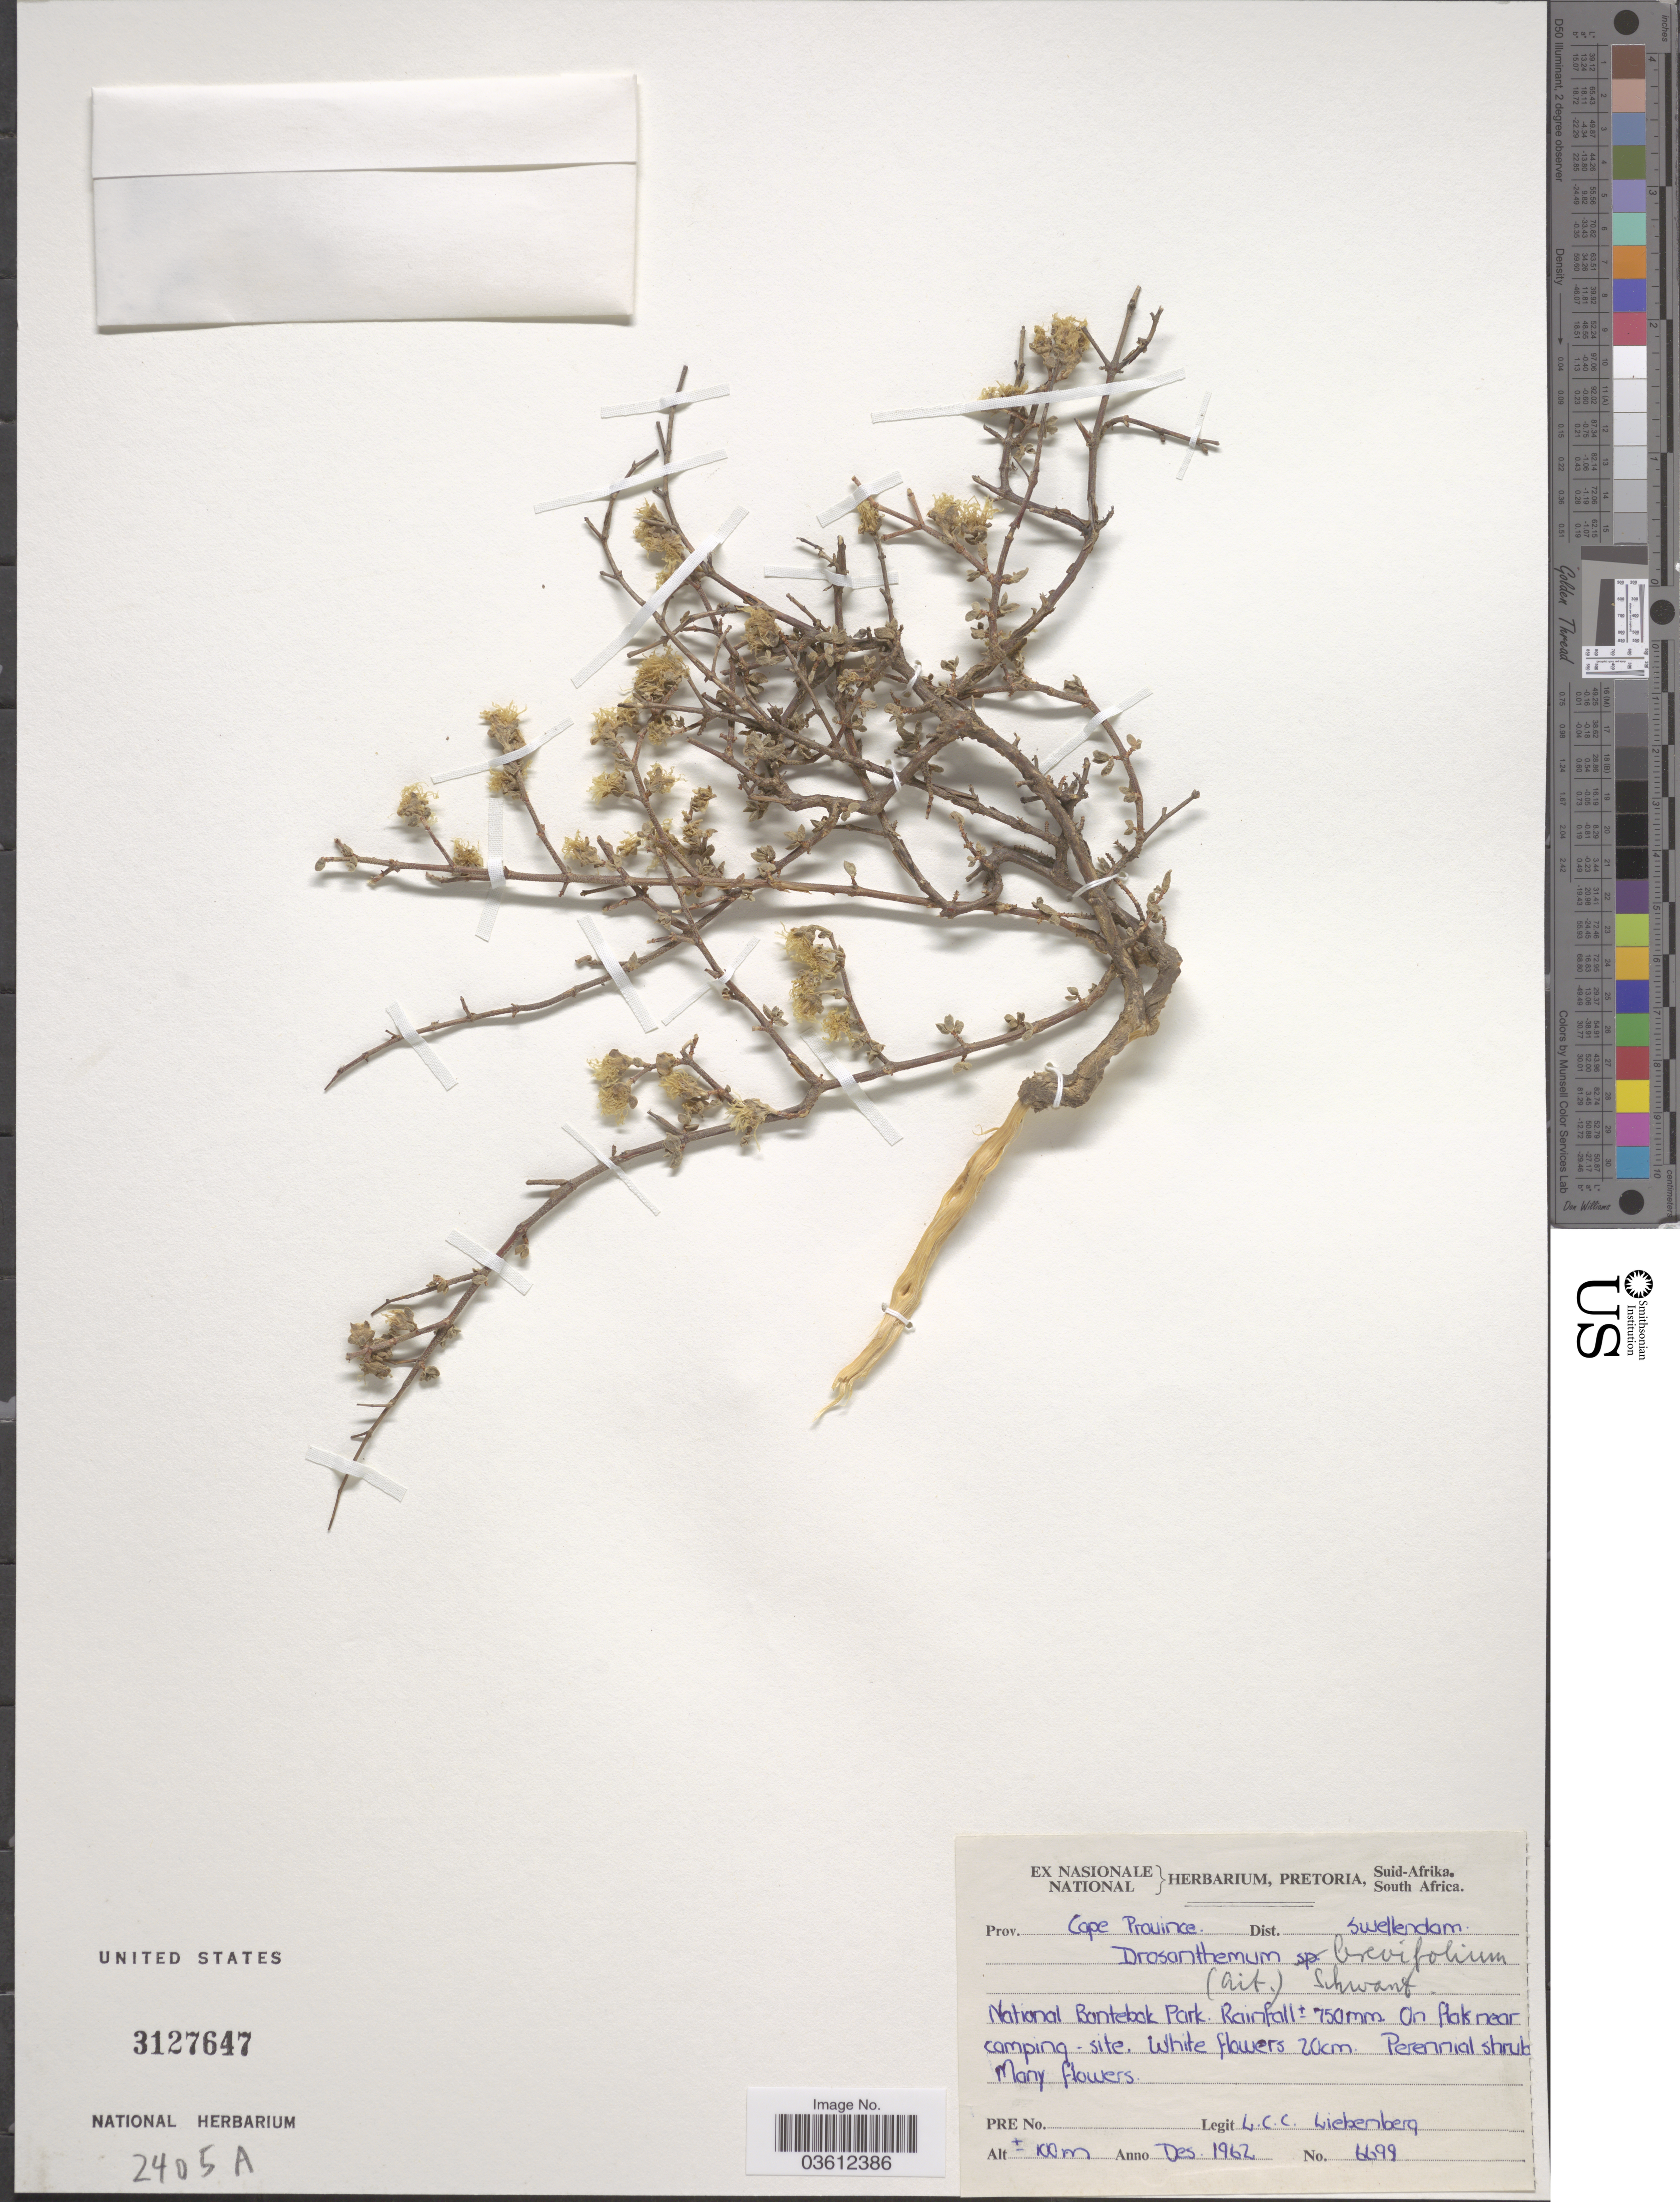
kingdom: Plantae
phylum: Tracheophyta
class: Magnoliopsida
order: Caryophyllales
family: Aizoaceae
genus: Drosanthemum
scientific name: Drosanthemum brevifolium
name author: Schwantes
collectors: L. Liebenberg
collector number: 6699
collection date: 1962-12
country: South Africa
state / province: Western Cape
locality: Dist. Swellendam. National Bontebok Park.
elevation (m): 100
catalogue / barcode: US 3127647